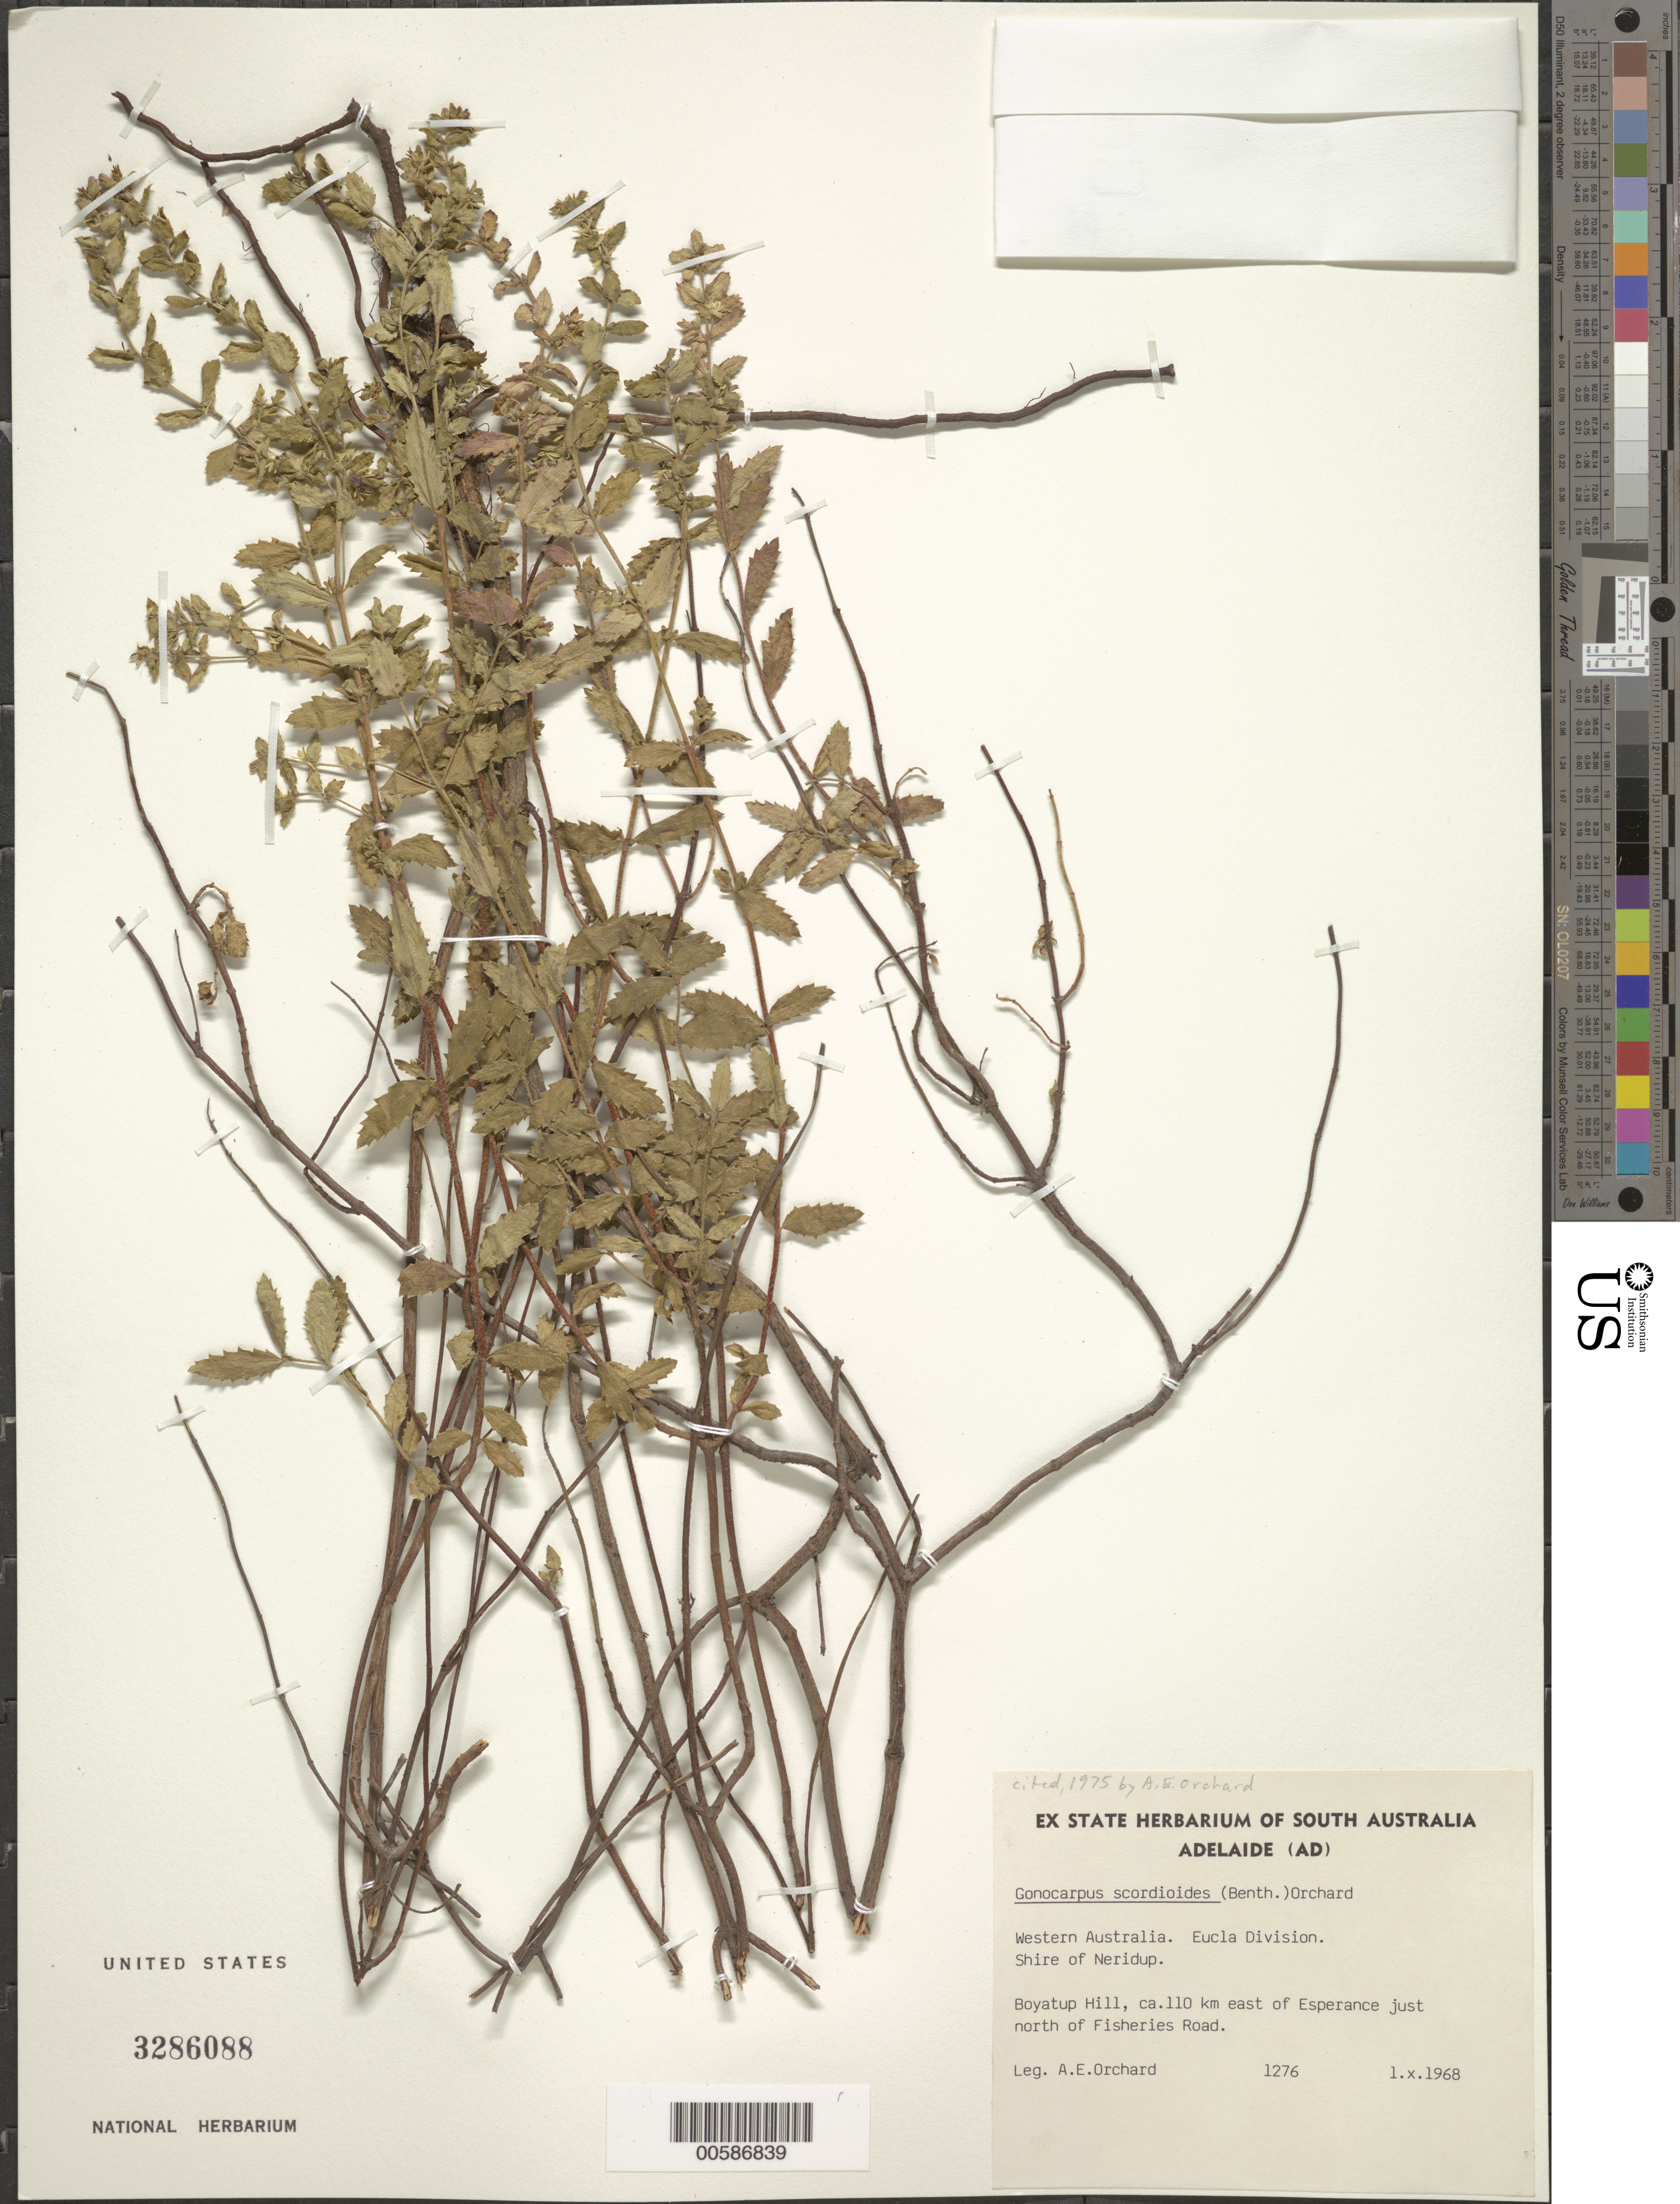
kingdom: Plantae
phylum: Tracheophyta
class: Magnoliopsida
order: Saxifragales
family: Haloragaceae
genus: Gonocarpus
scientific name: Gonocarpus scordioides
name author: (Benth.) Orchard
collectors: A. E. Orchard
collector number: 1276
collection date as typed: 01 Oct 1968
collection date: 1968-10-01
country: Australia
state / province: Western Australia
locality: Eucla (District?), Shire of Neridup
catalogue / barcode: US 3286088